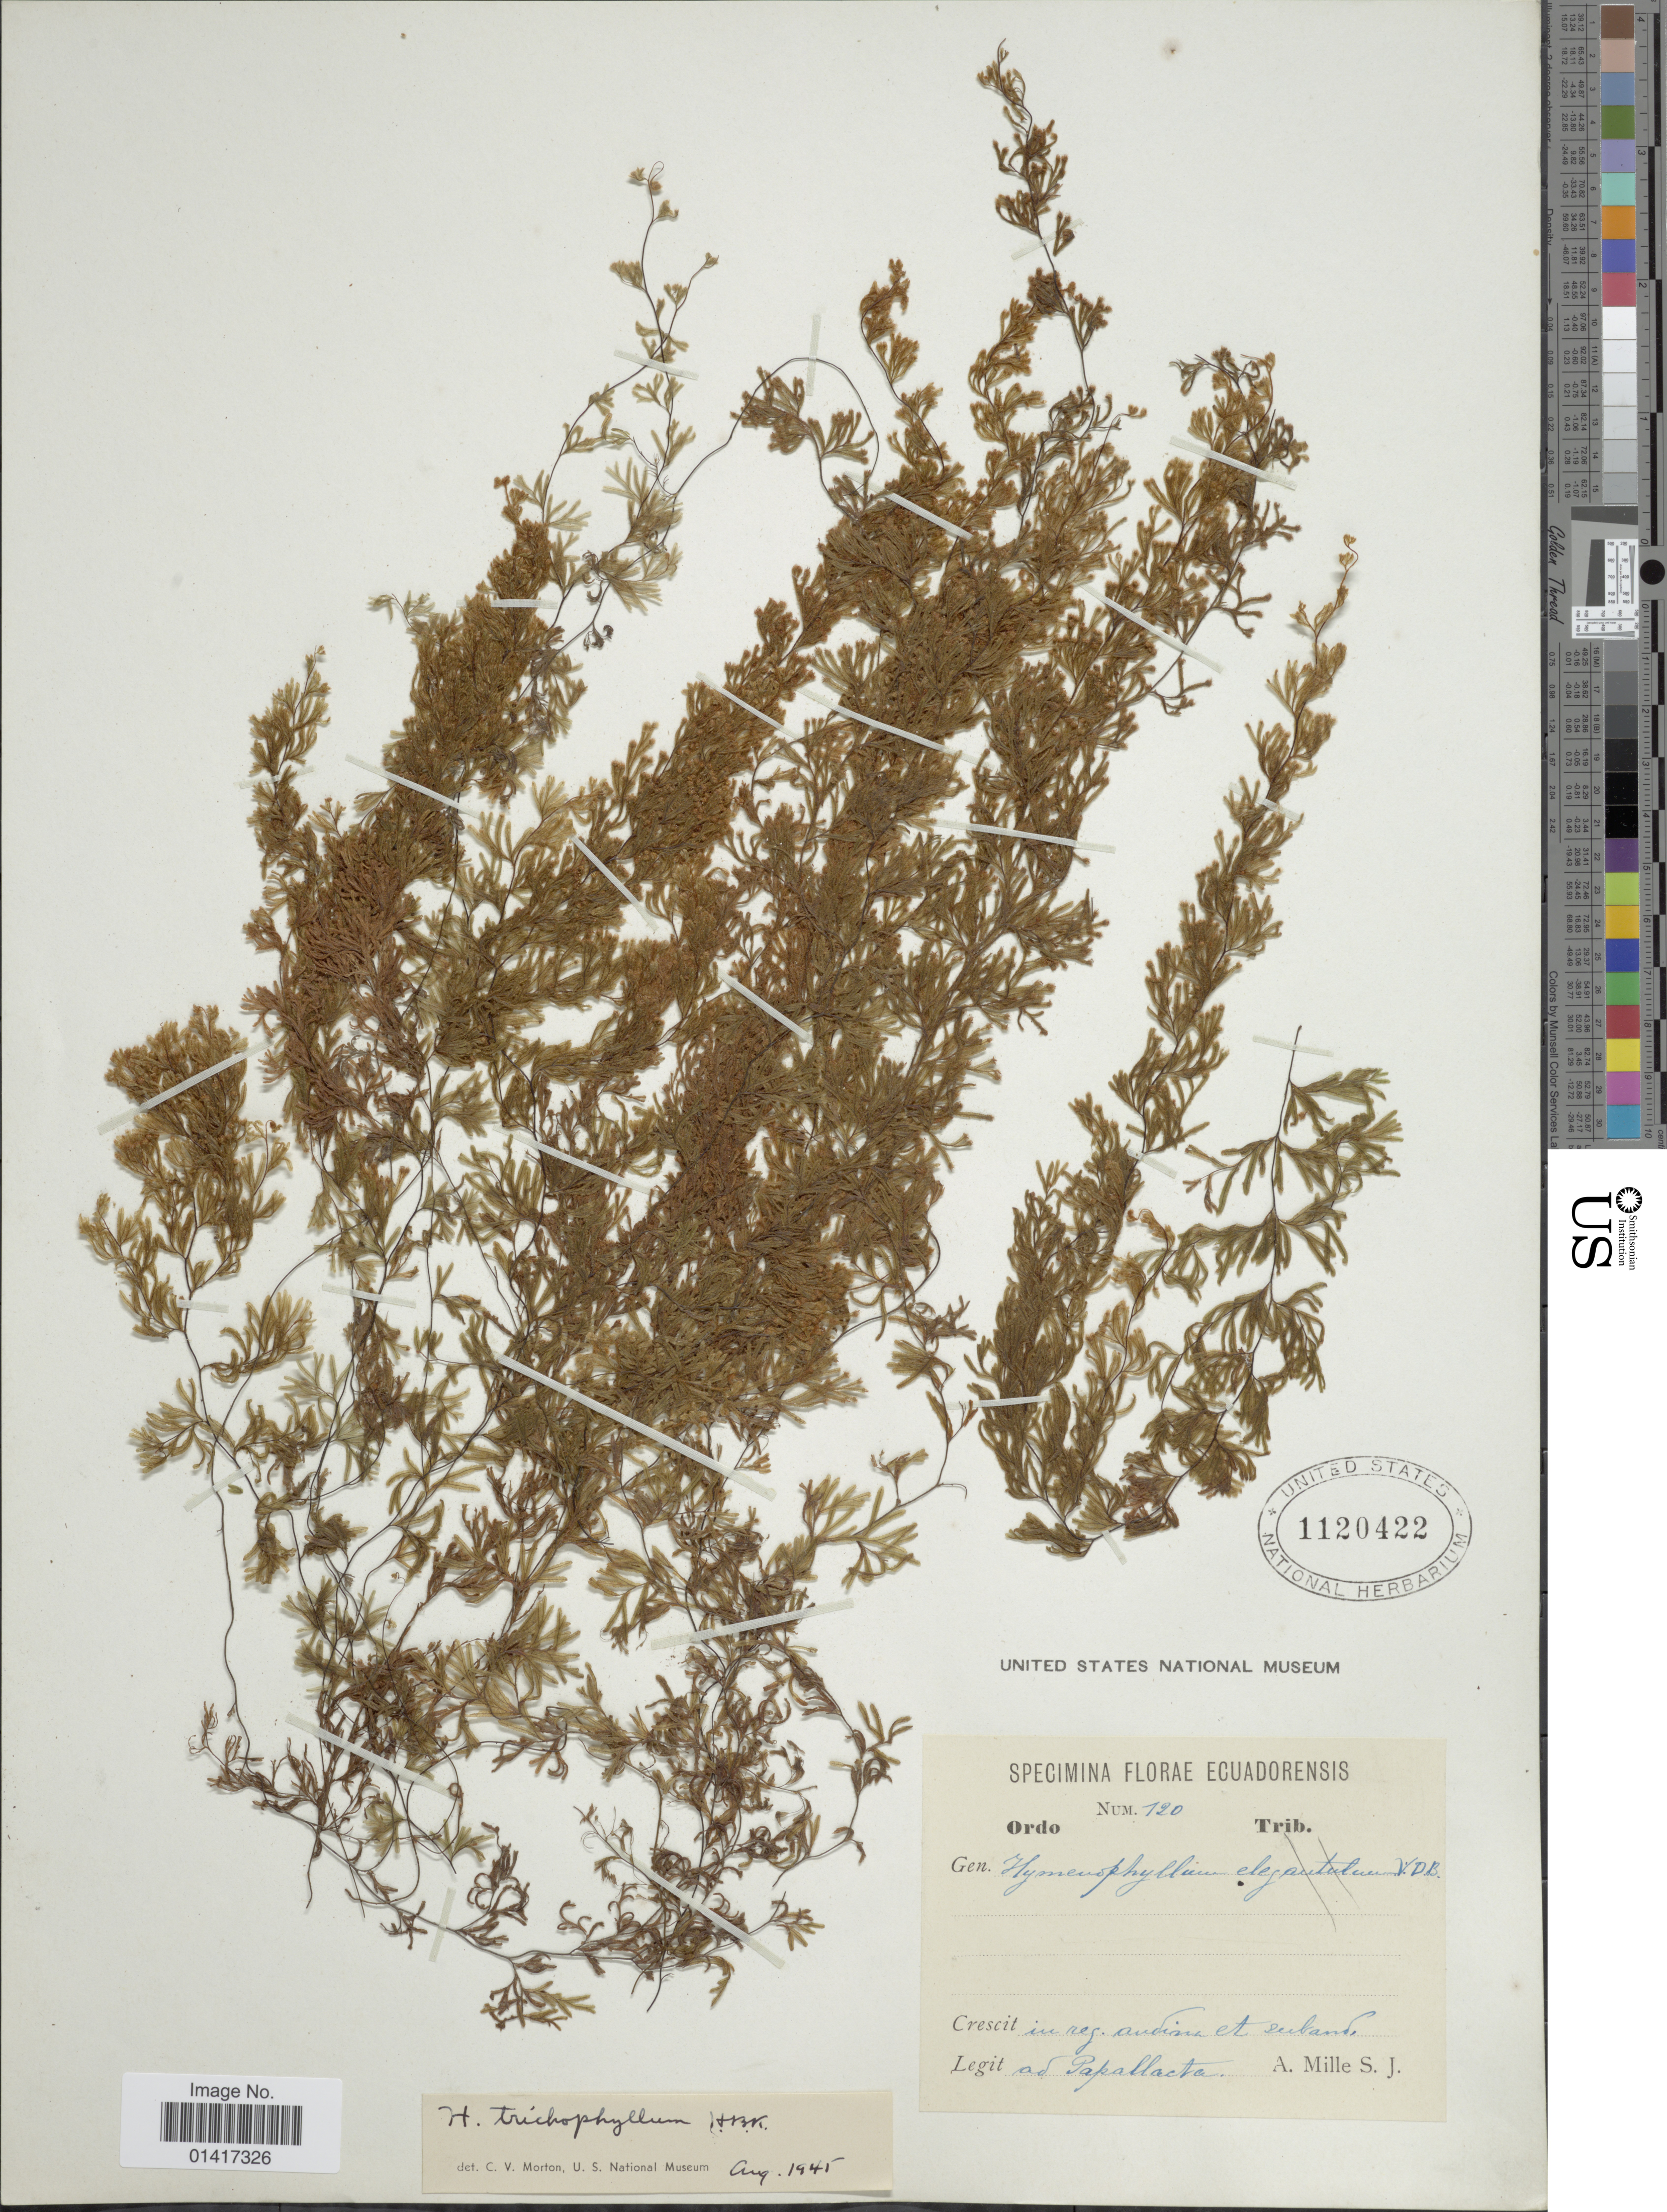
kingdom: Plantae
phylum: Tracheophyta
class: Polypodiopsida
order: Hymenophyllales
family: Hymenophyllaceae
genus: Hymenophyllum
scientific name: Hymenophyllum trichophyllum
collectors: A. Mille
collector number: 120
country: Ecuador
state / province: Napo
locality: Papallacta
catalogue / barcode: US 1120422